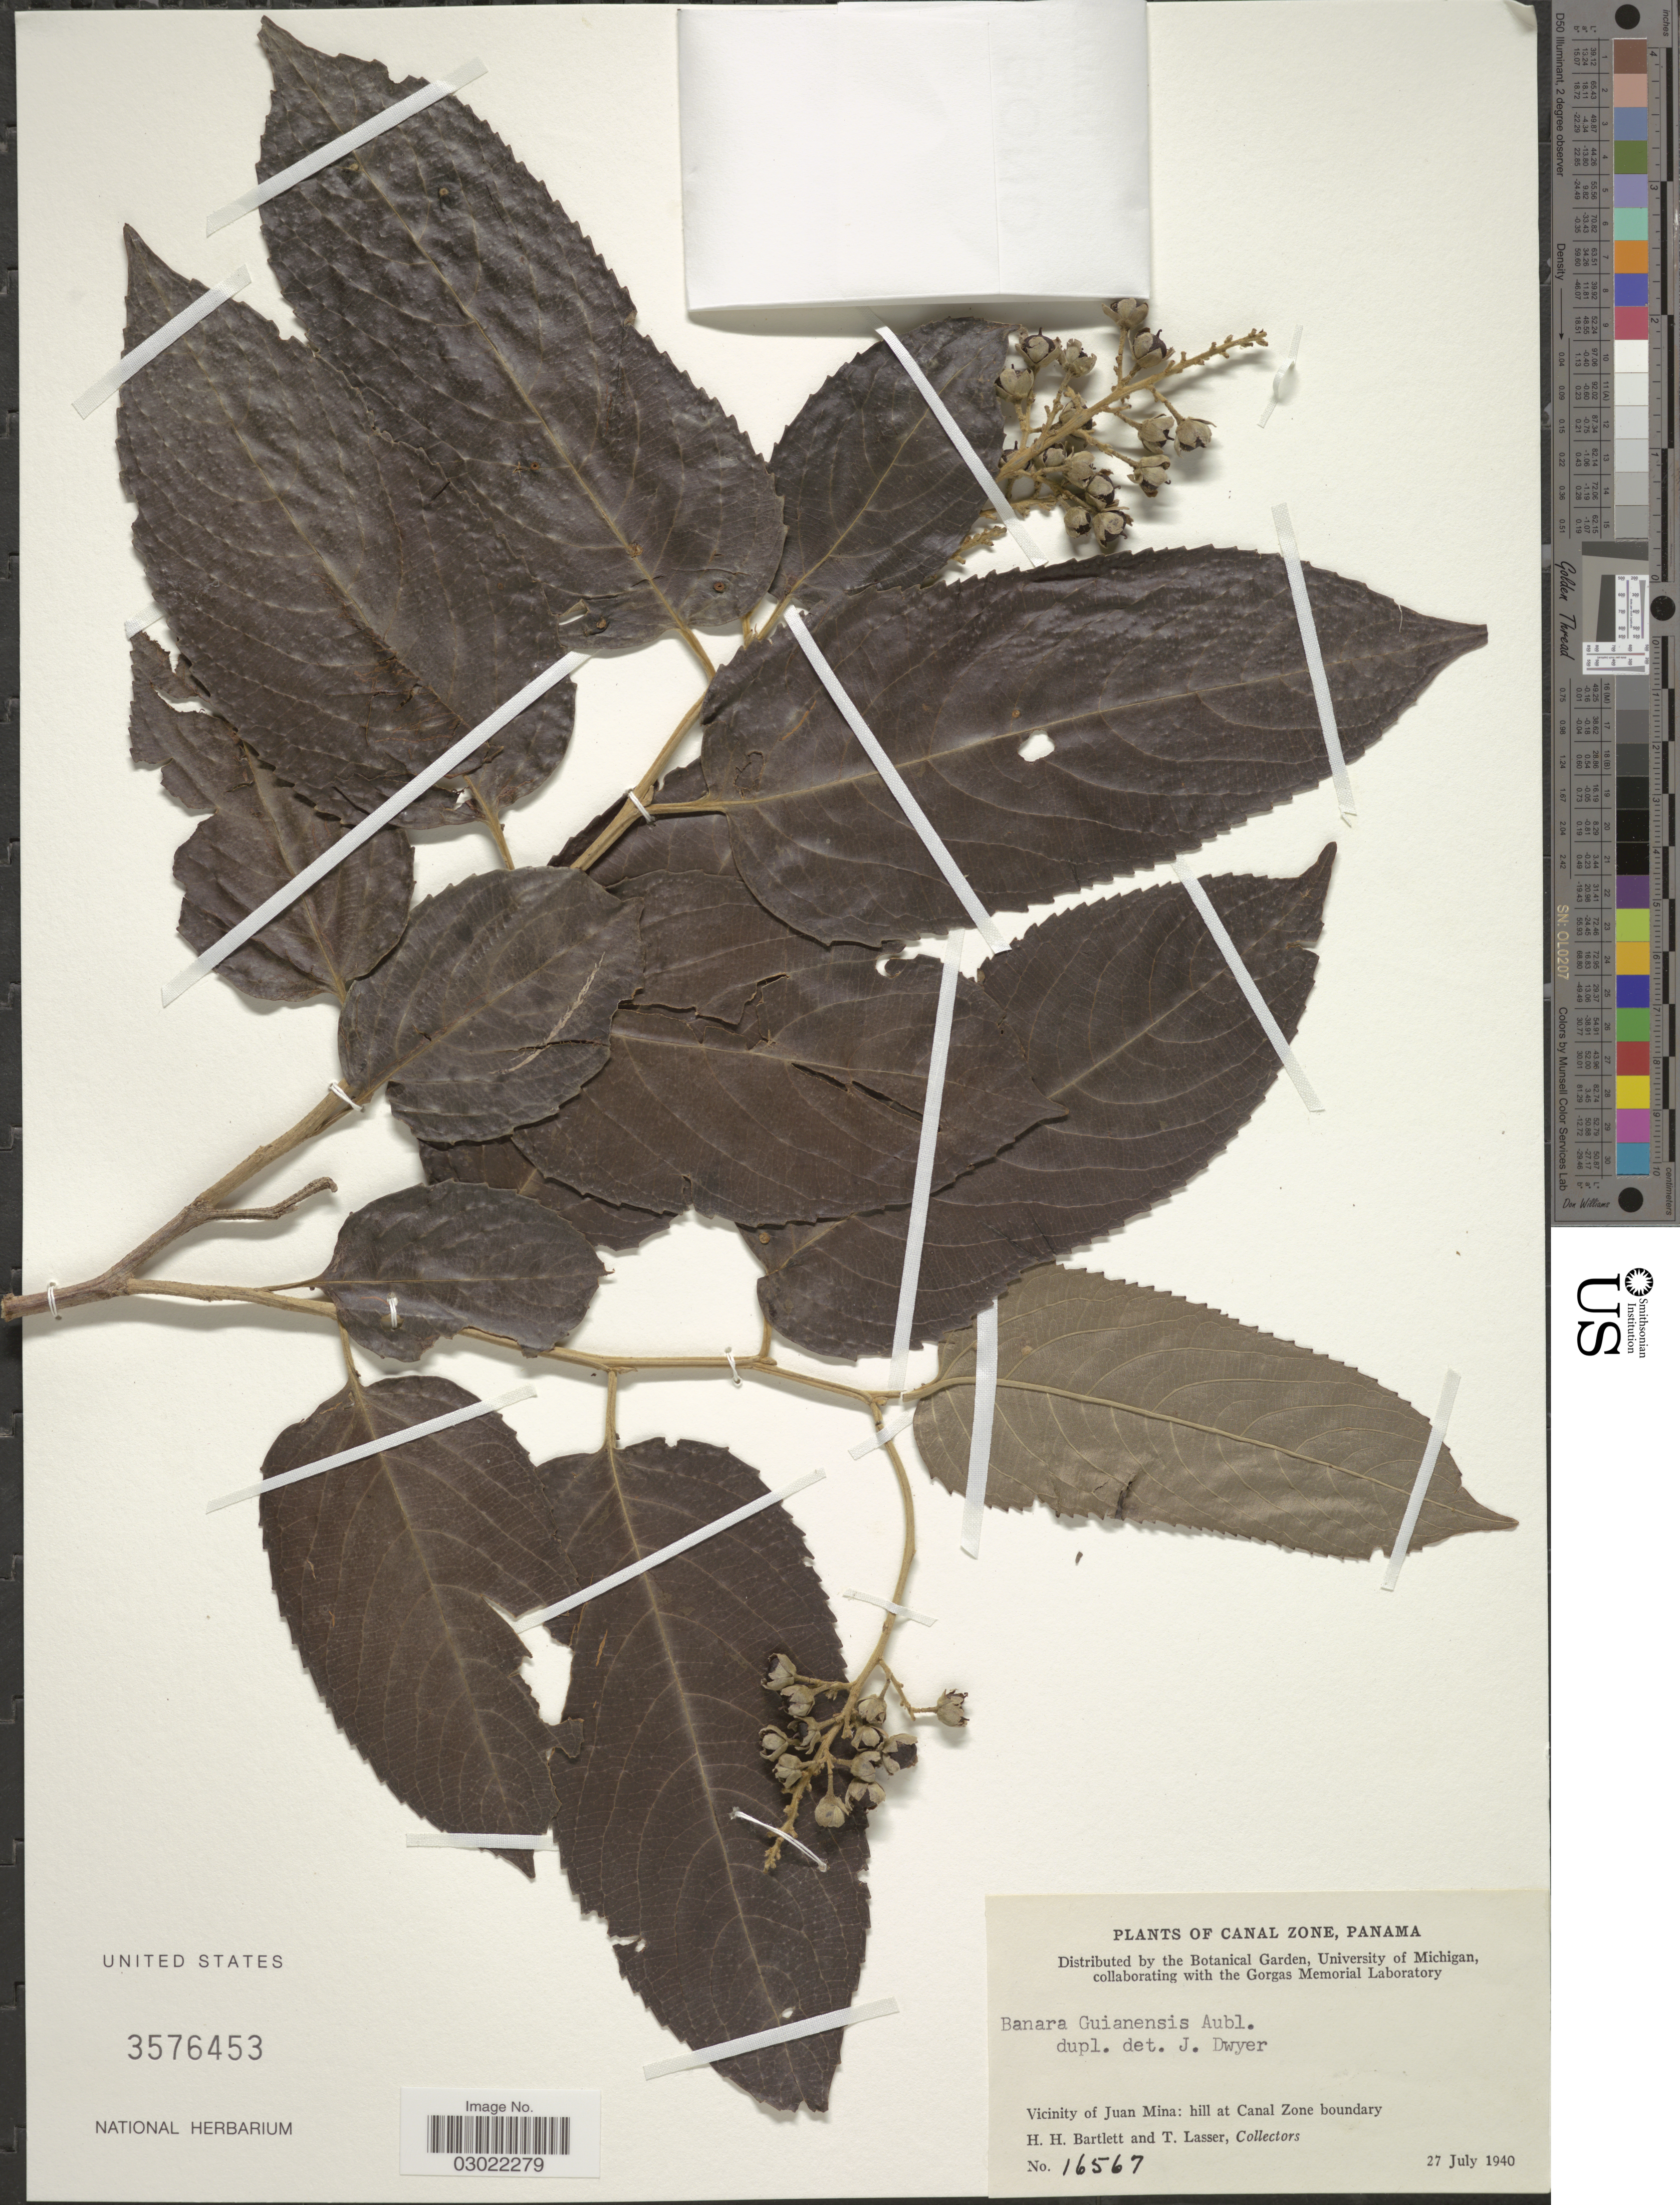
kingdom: Plantae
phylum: Tracheophyta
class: Magnoliopsida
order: Malpighiales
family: Salicaceae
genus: Banara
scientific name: Banara guianensis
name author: Aubl.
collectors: H. H. Bartlett & T. Lasser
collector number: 16567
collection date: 1940-07-27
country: Panama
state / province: Colón / Panamá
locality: Canal Zone. Vicinity of Juan Mina: hill at Canal Zone boundary.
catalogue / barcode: US 3576453